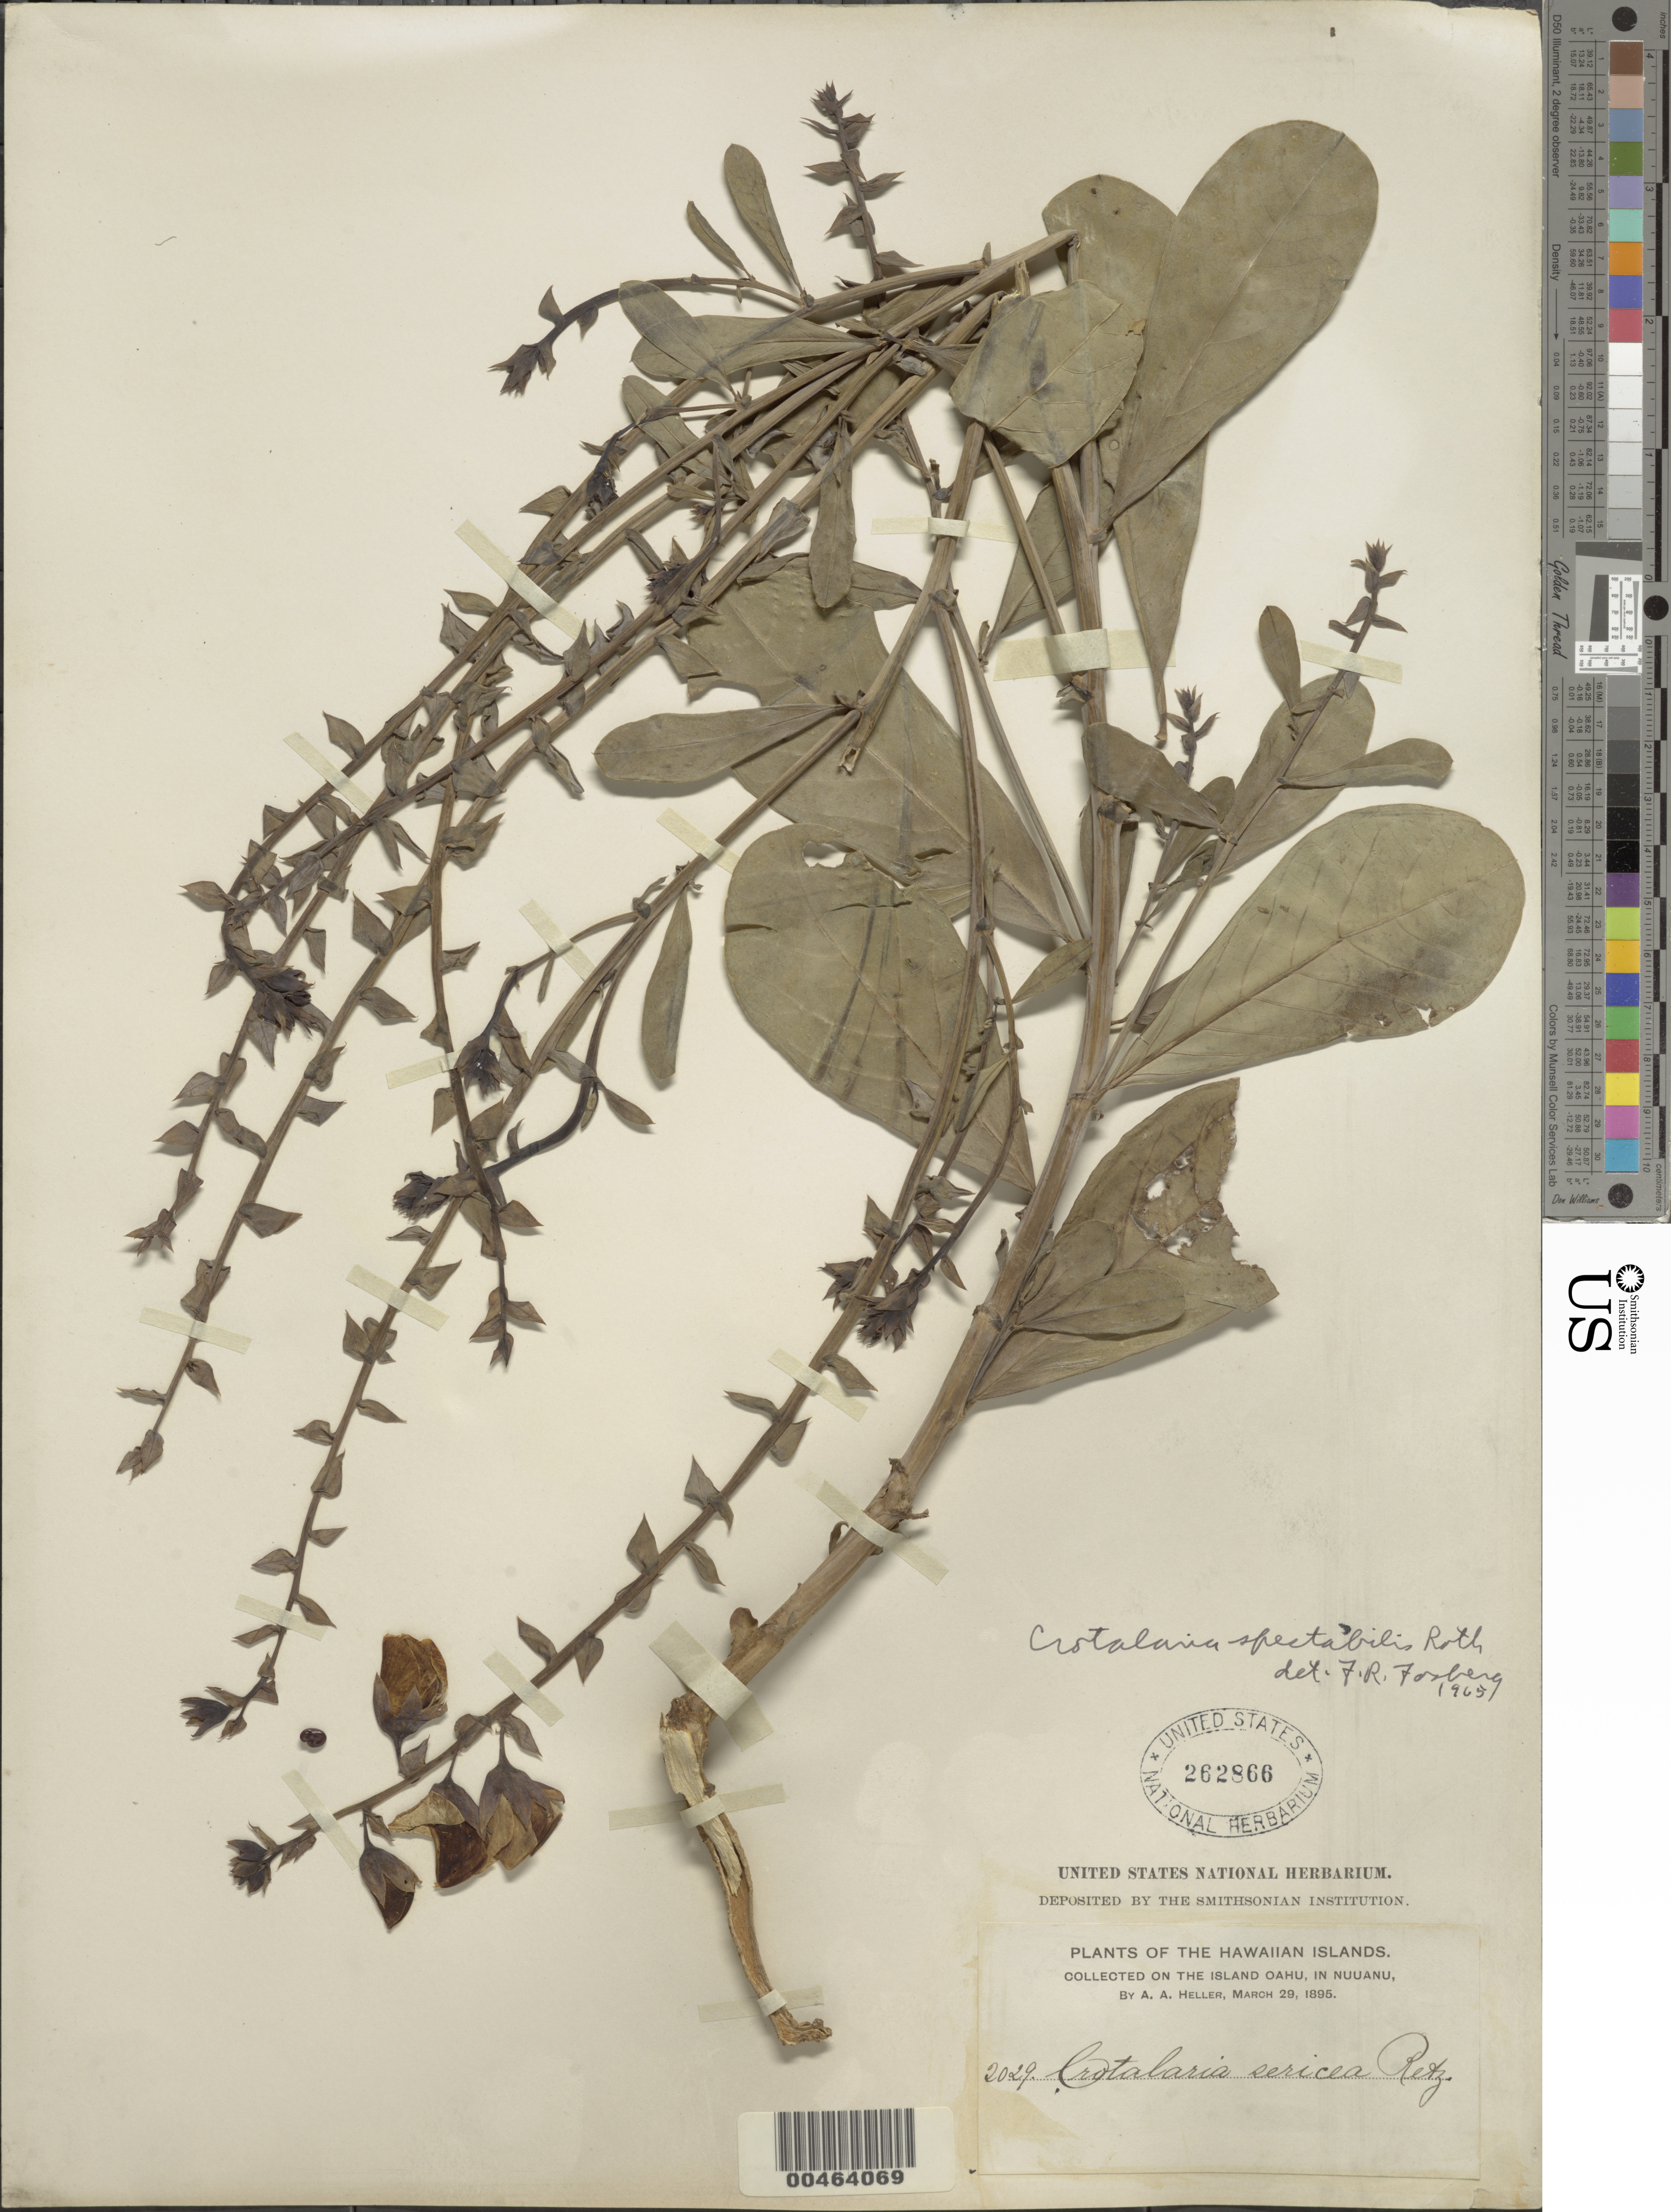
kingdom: Plantae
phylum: Tracheophyta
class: Magnoliopsida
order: Fabales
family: Fabaceae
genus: Crotalaria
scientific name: Crotalaria spectabilis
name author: Roth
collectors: A. A. Heller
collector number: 2029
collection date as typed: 29 Mar 1895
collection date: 1895-03-29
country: United States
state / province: Hawaii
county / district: Honolulu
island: Oahu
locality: In Nuuanu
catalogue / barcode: US 262866